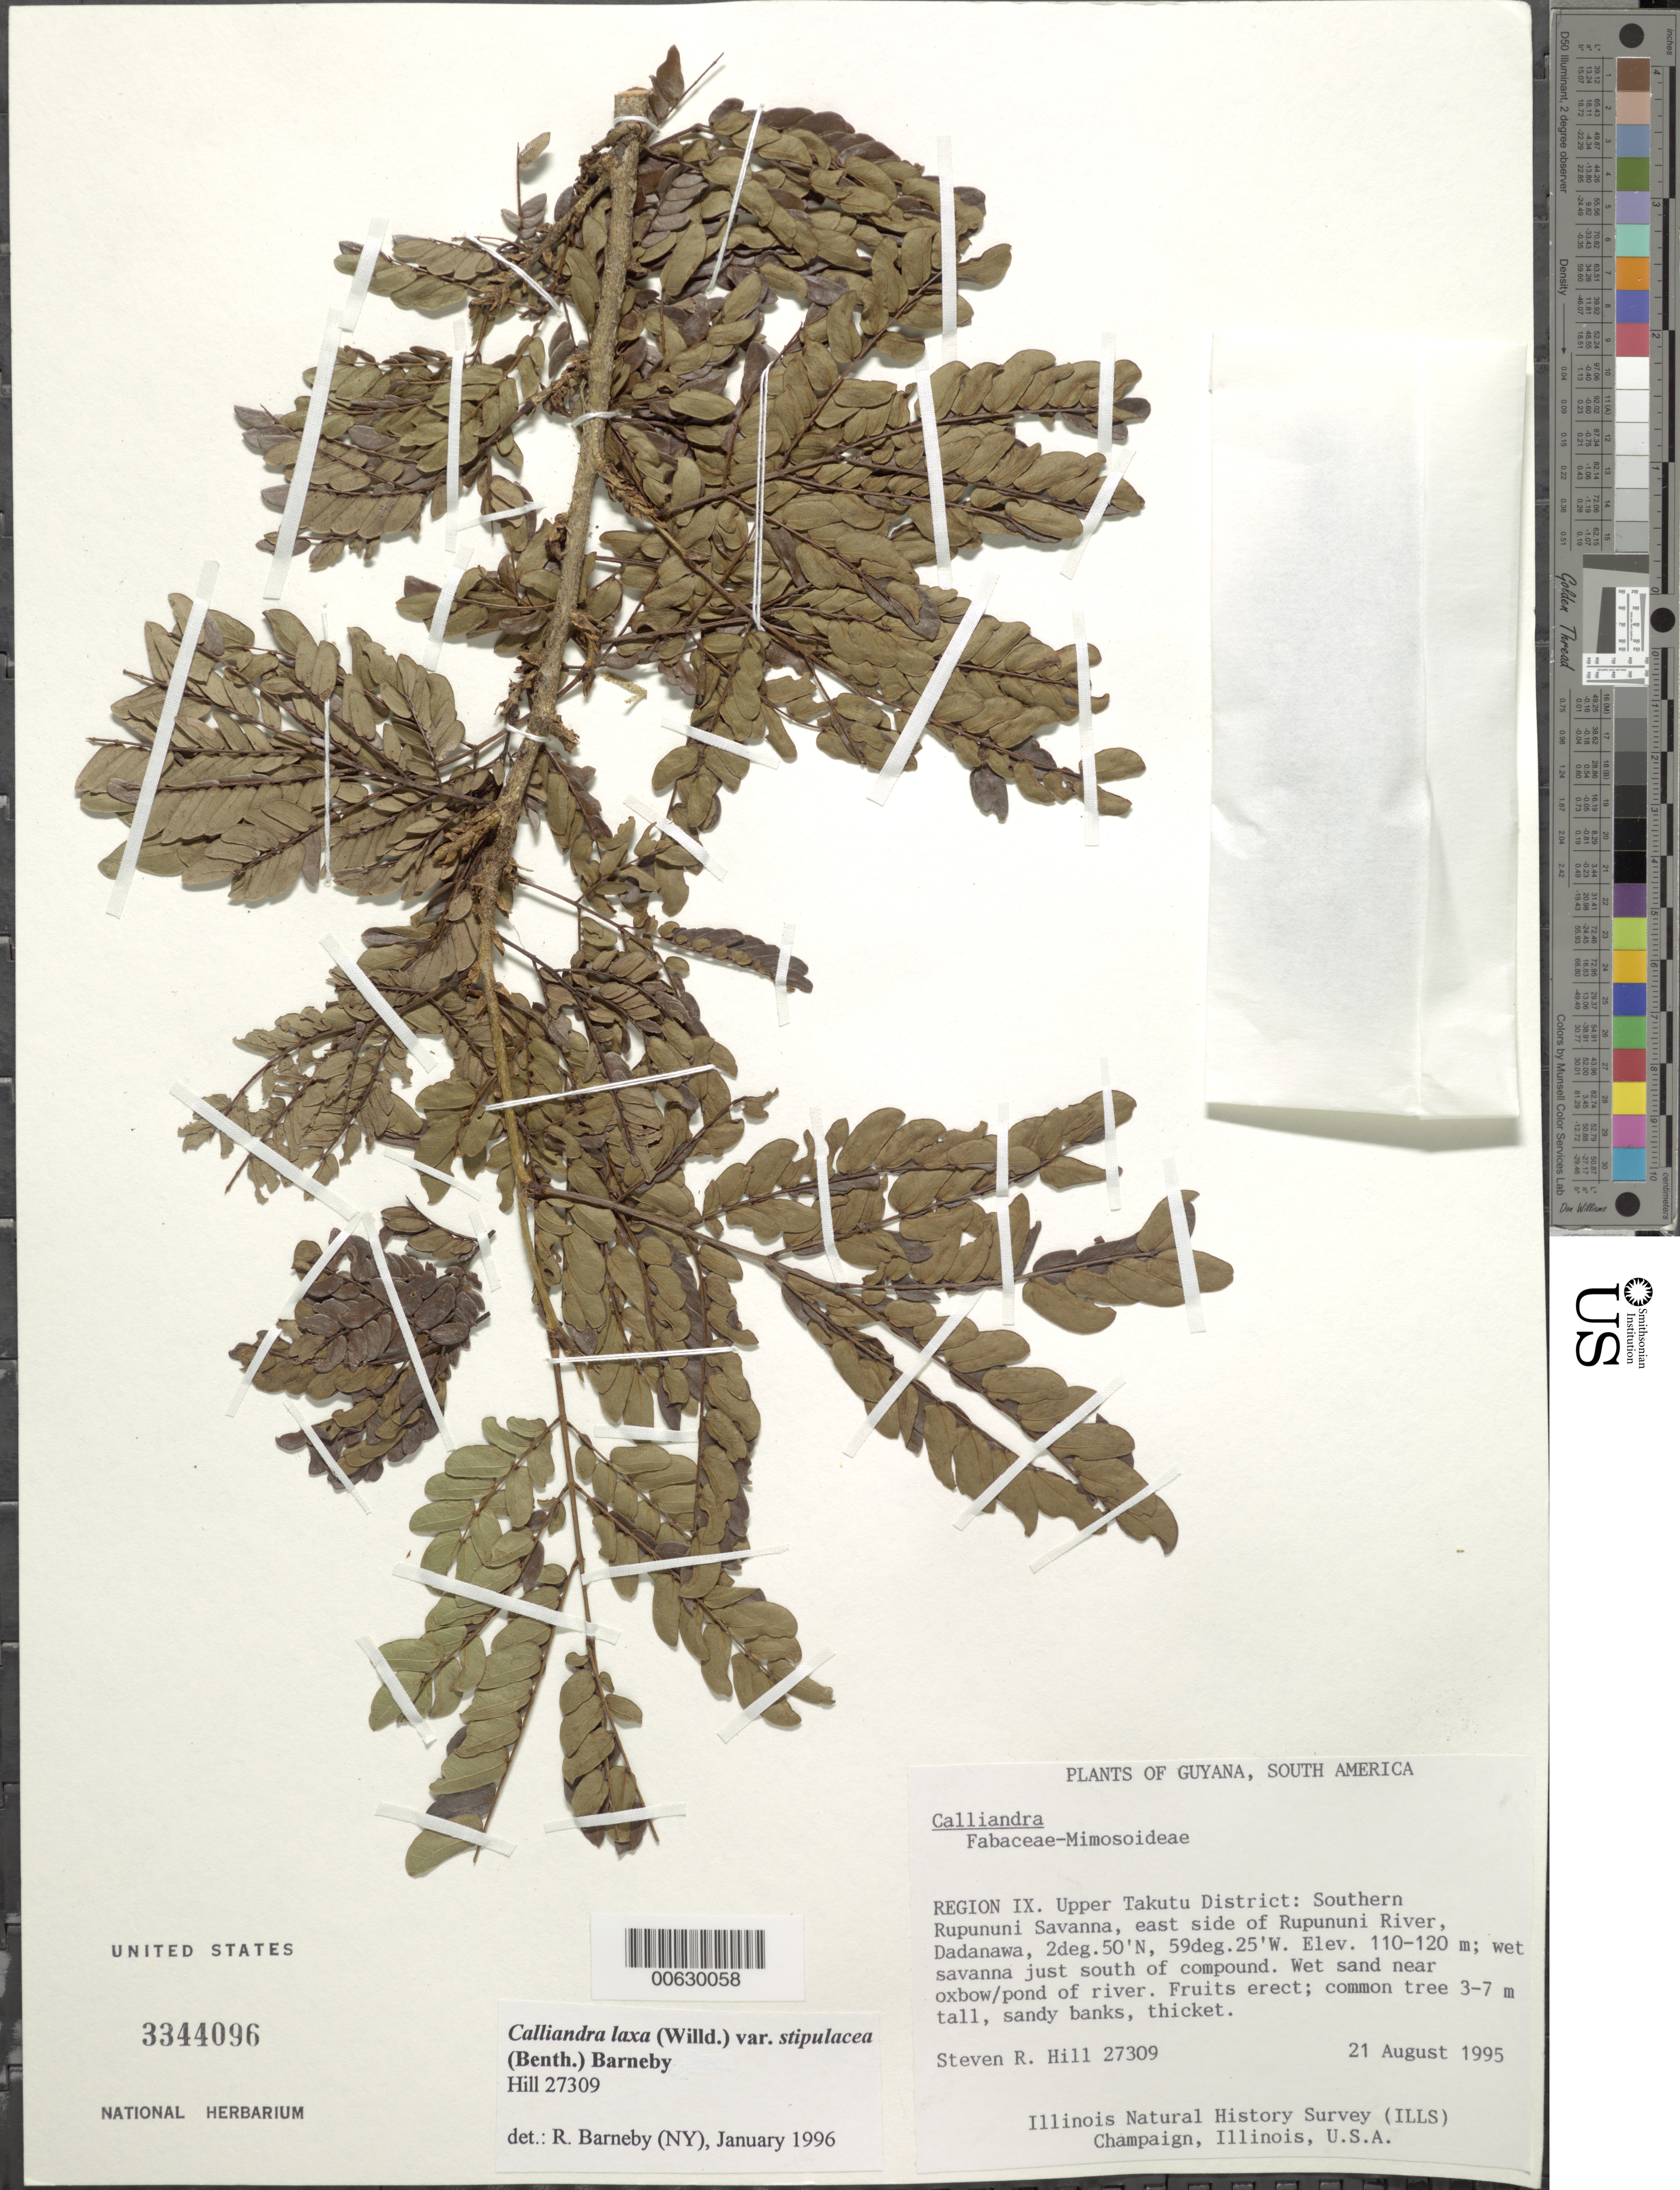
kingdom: Plantae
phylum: Tracheophyta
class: Magnoliopsida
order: Fabales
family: Fabaceae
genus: Calliandra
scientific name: Calliandra laxa var. stipulacea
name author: (Benth.) Barneby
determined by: Barneby, Rupert C., (NY)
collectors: S. R. Hill, C. N. Horn & J. H. Wiersema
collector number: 27309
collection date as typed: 21-Aug-95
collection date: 1995-08-21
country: Guyana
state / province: U. Takutu-U. Essequibo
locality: Dadanawa, southern Rupununi Savanna, E side of Rupununi R.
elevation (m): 110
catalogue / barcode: US 3344096